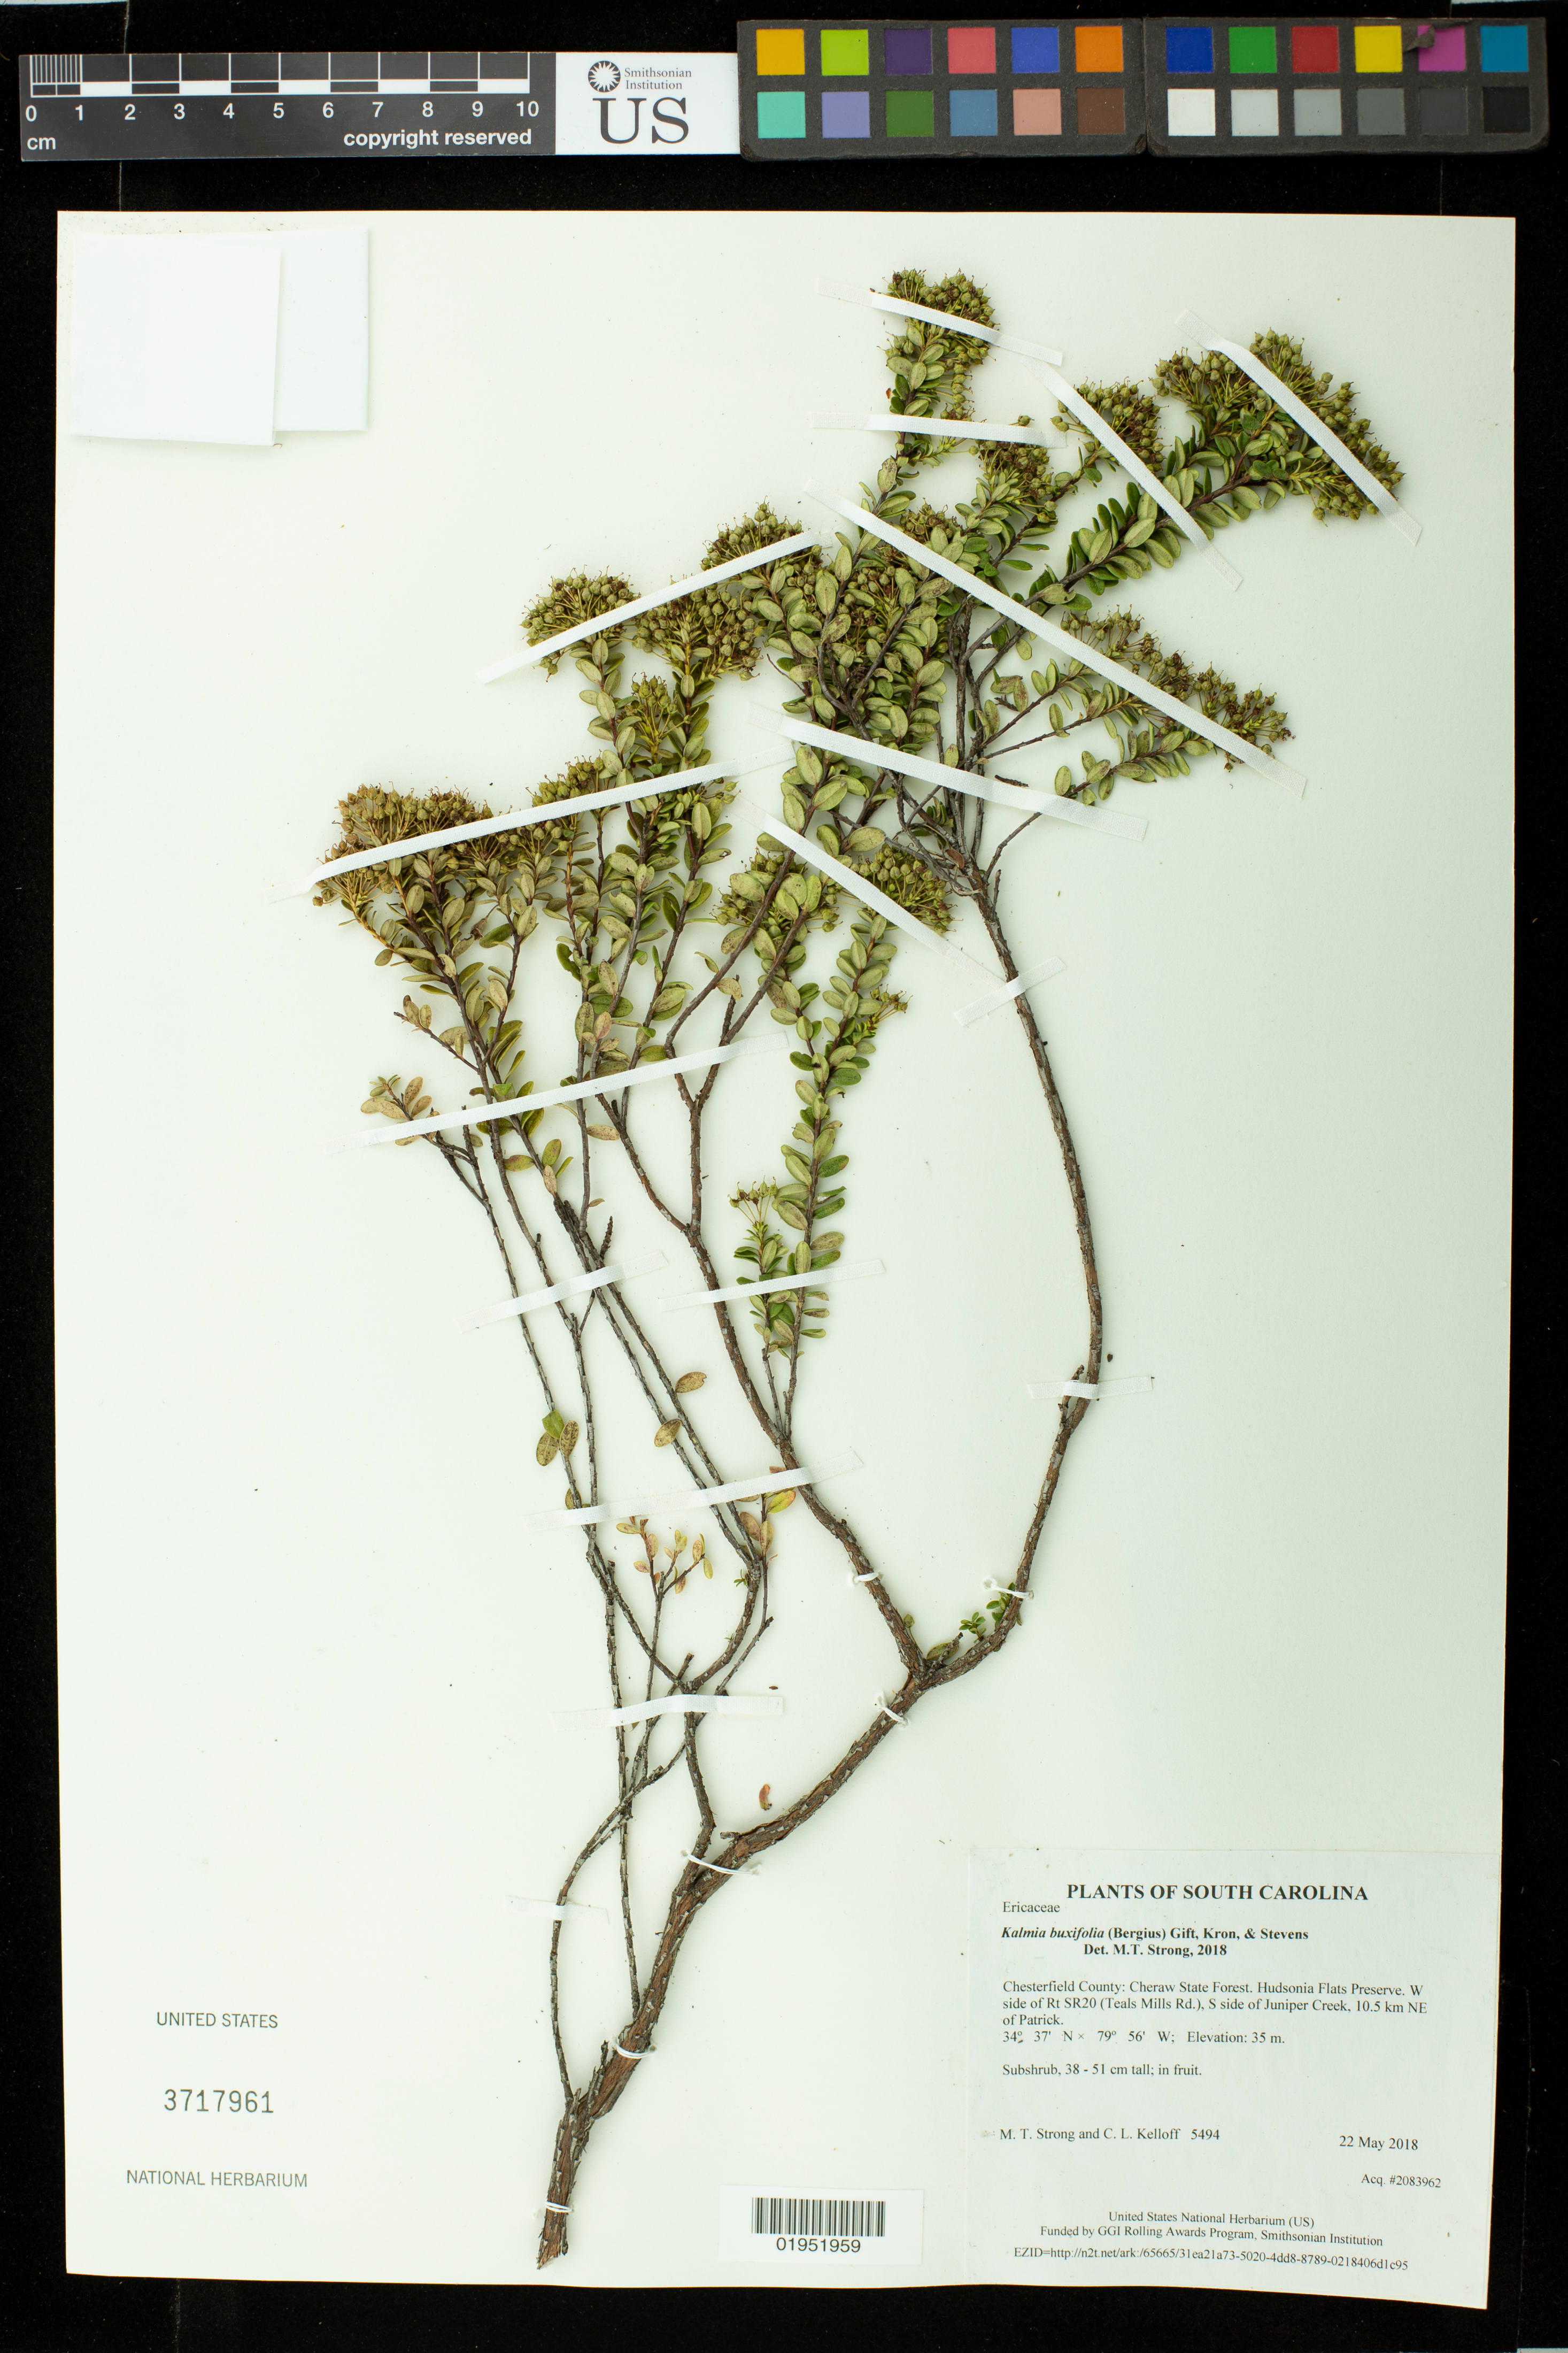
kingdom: Plantae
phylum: Tracheophyta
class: Magnoliopsida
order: Ericales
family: Ericaceae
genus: Kalmia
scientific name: Kalmia buxifolia (Bergius) Gift et al.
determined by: Strong, Mark T., (BOT), Smithsonian Institution - National Museum of Natural History (UNITED STATES)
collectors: M. T. Strong & C. L. Kelloff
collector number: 5494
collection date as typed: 22 May 2018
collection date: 2018-05-22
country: United States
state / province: South Carolina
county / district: Chesterfield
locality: Cheraw State Forest. Hudsonia Flats Preserve. W side of Rt SR20 (Teals Mills Rd.), S side of Juniper Creek, 10.5 km NE of Patrick.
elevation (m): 35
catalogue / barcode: US 3717961